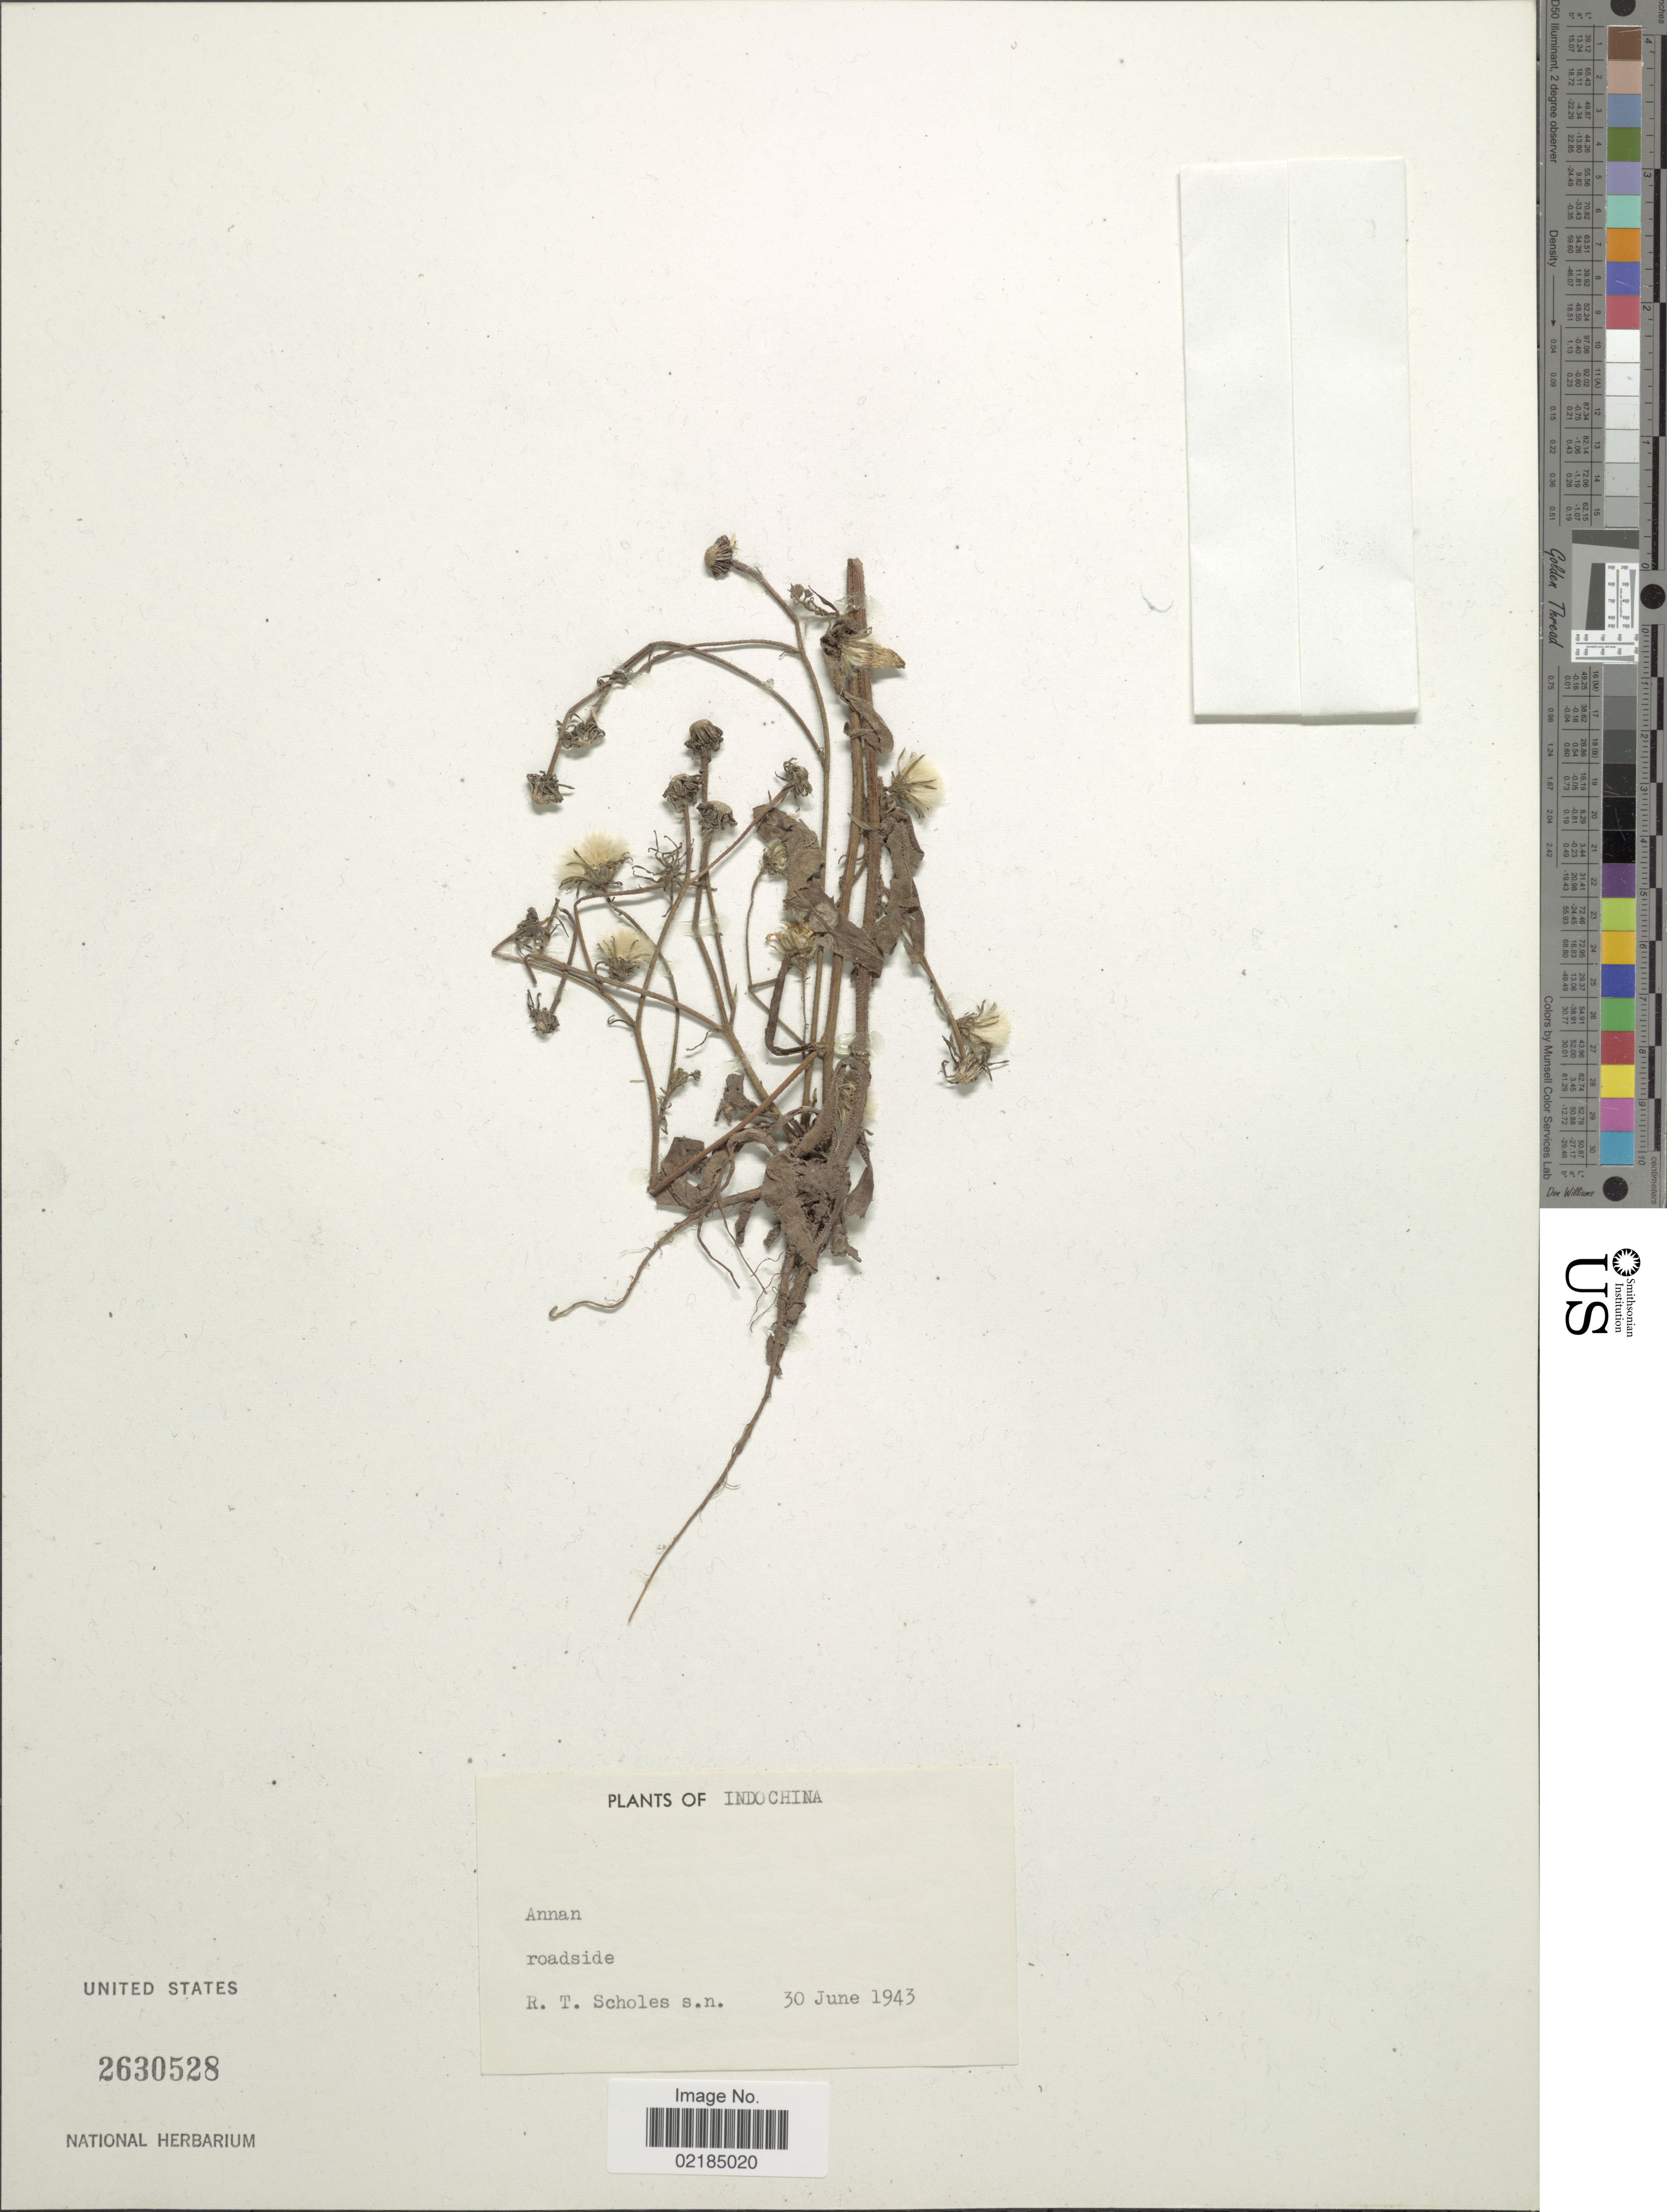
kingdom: Plantae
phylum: Tracheophyta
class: Magnoliopsida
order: Asterales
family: Asteraceae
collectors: R. Scholes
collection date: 1943-06-30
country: Vietnam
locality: Indochina. Annan, roadside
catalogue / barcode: US 2630528